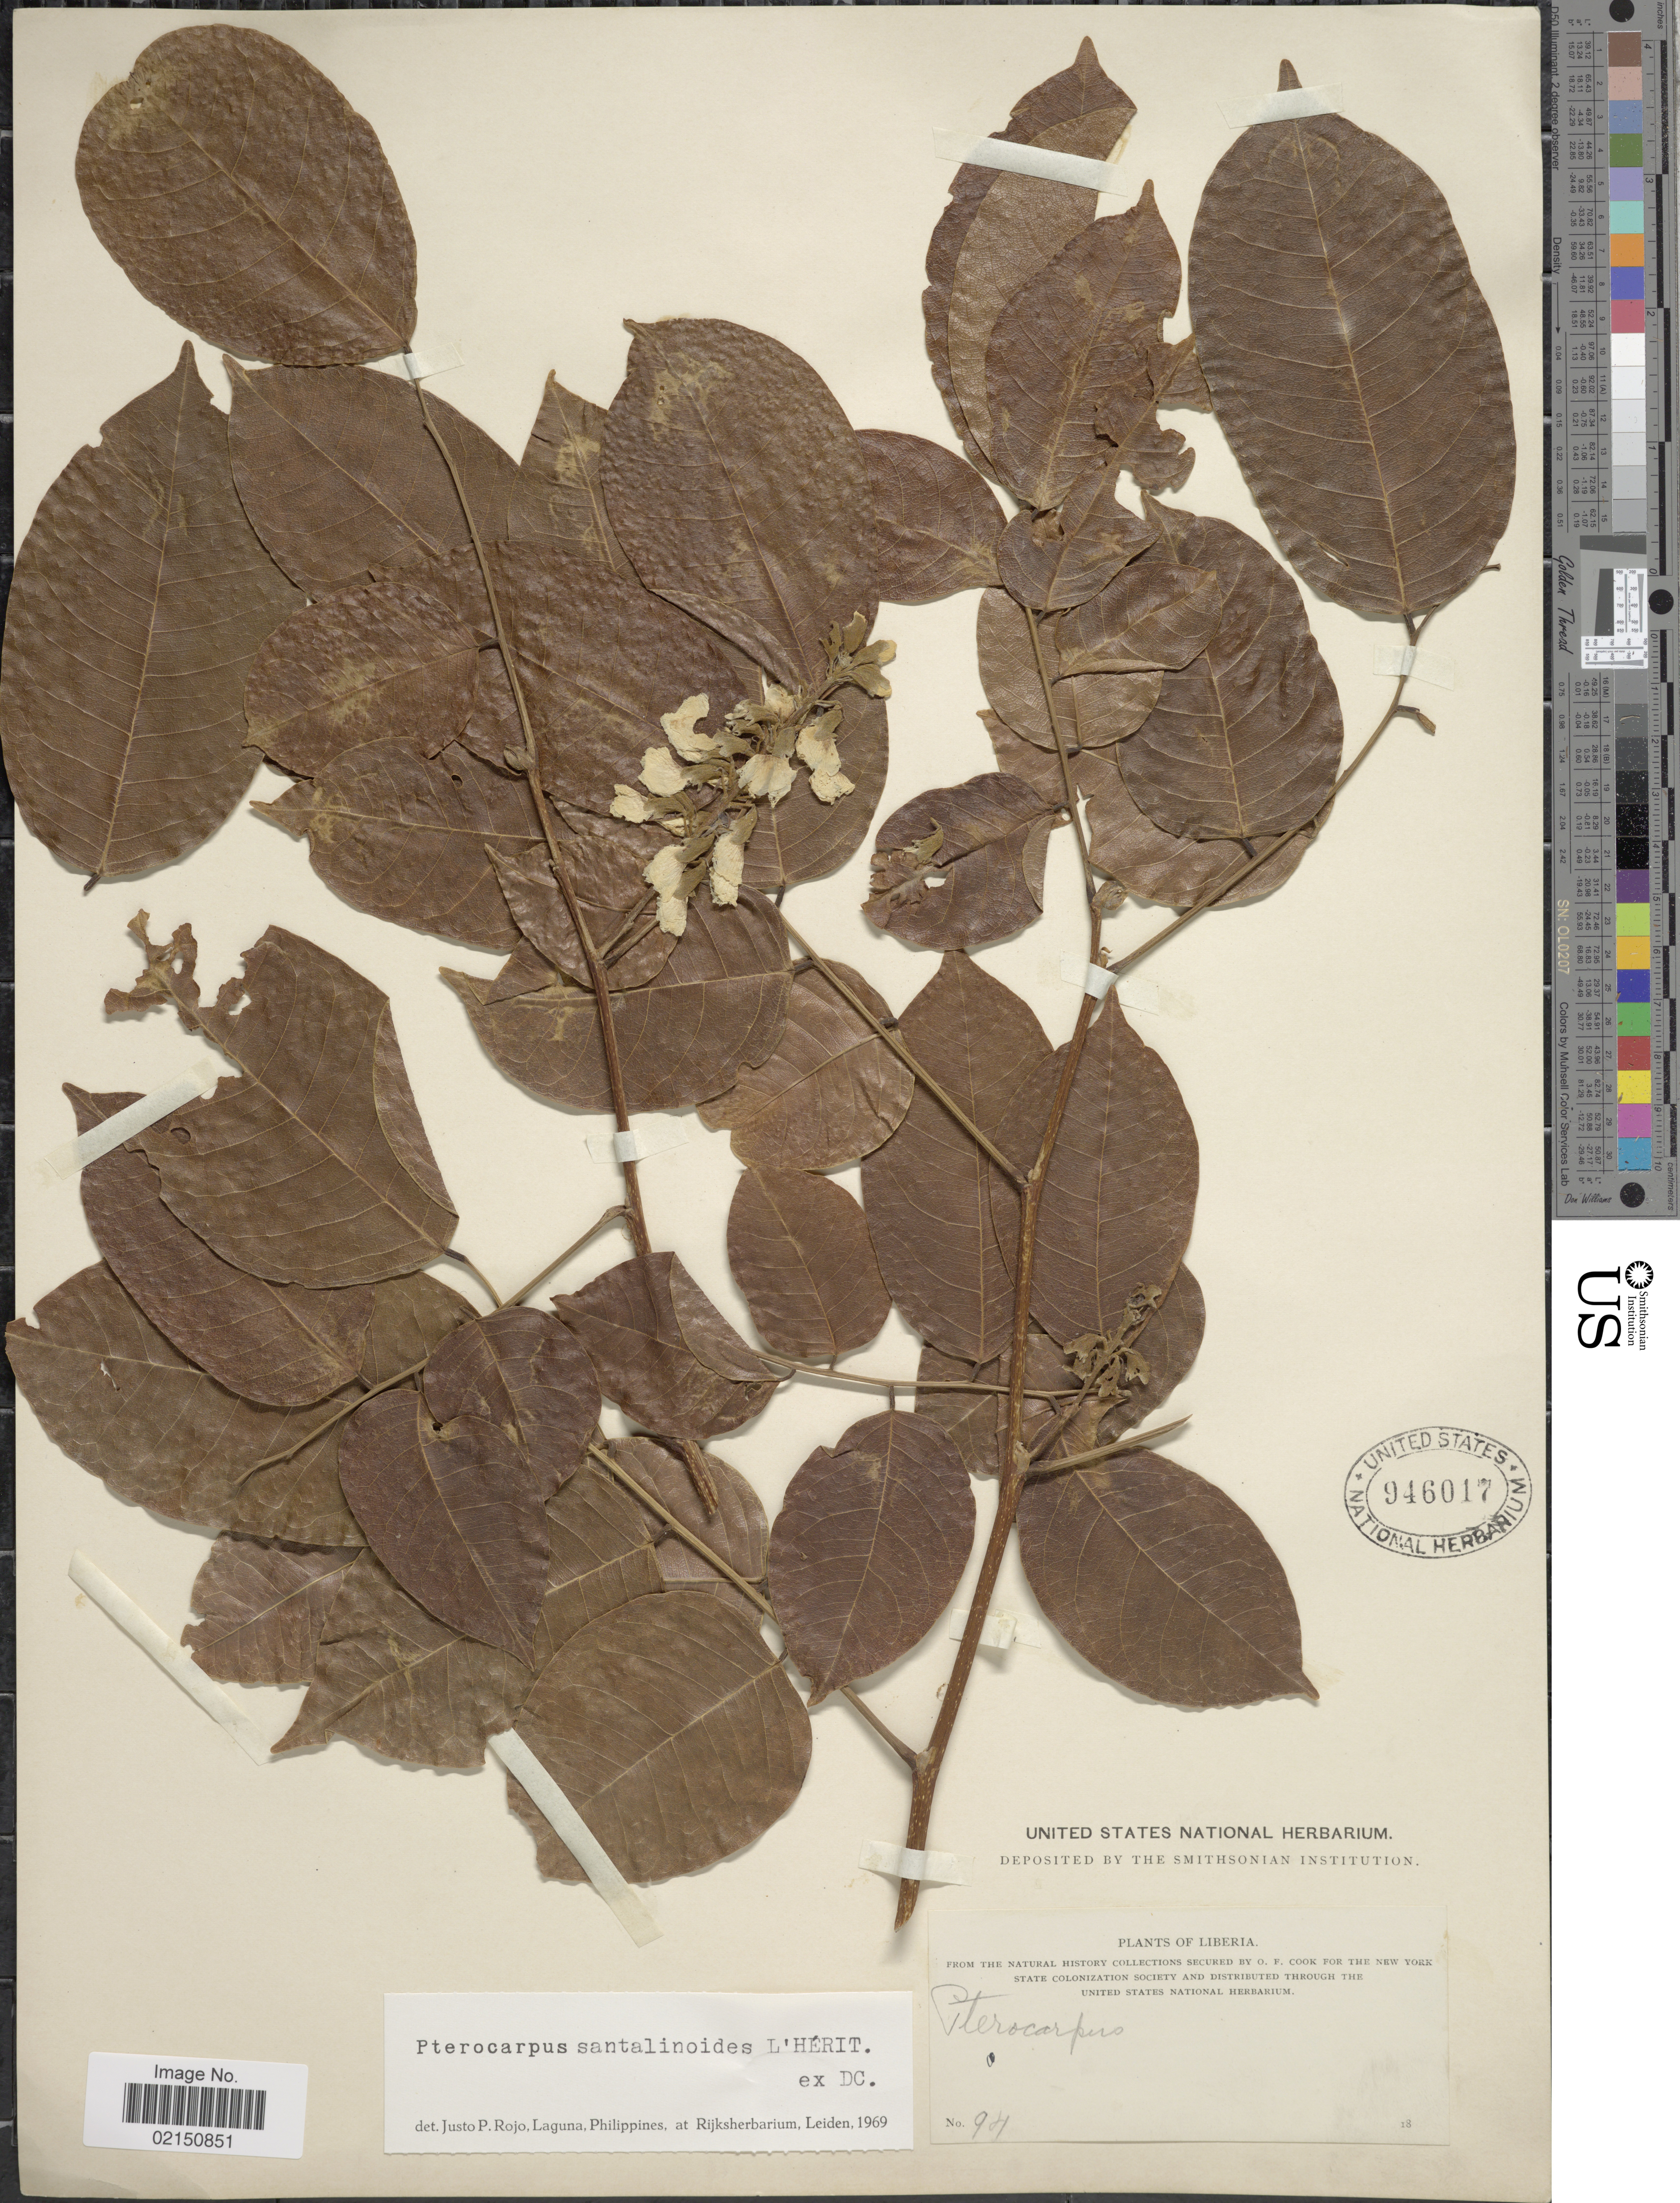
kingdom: Plantae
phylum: Tracheophyta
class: Magnoliopsida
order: Fabales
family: Fabaceae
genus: Pterocarpus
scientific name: Pterocarpus santalinoides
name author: L'Hér. ex DC.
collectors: ex herb. United States National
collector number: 94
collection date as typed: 18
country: Liberia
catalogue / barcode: US 946017